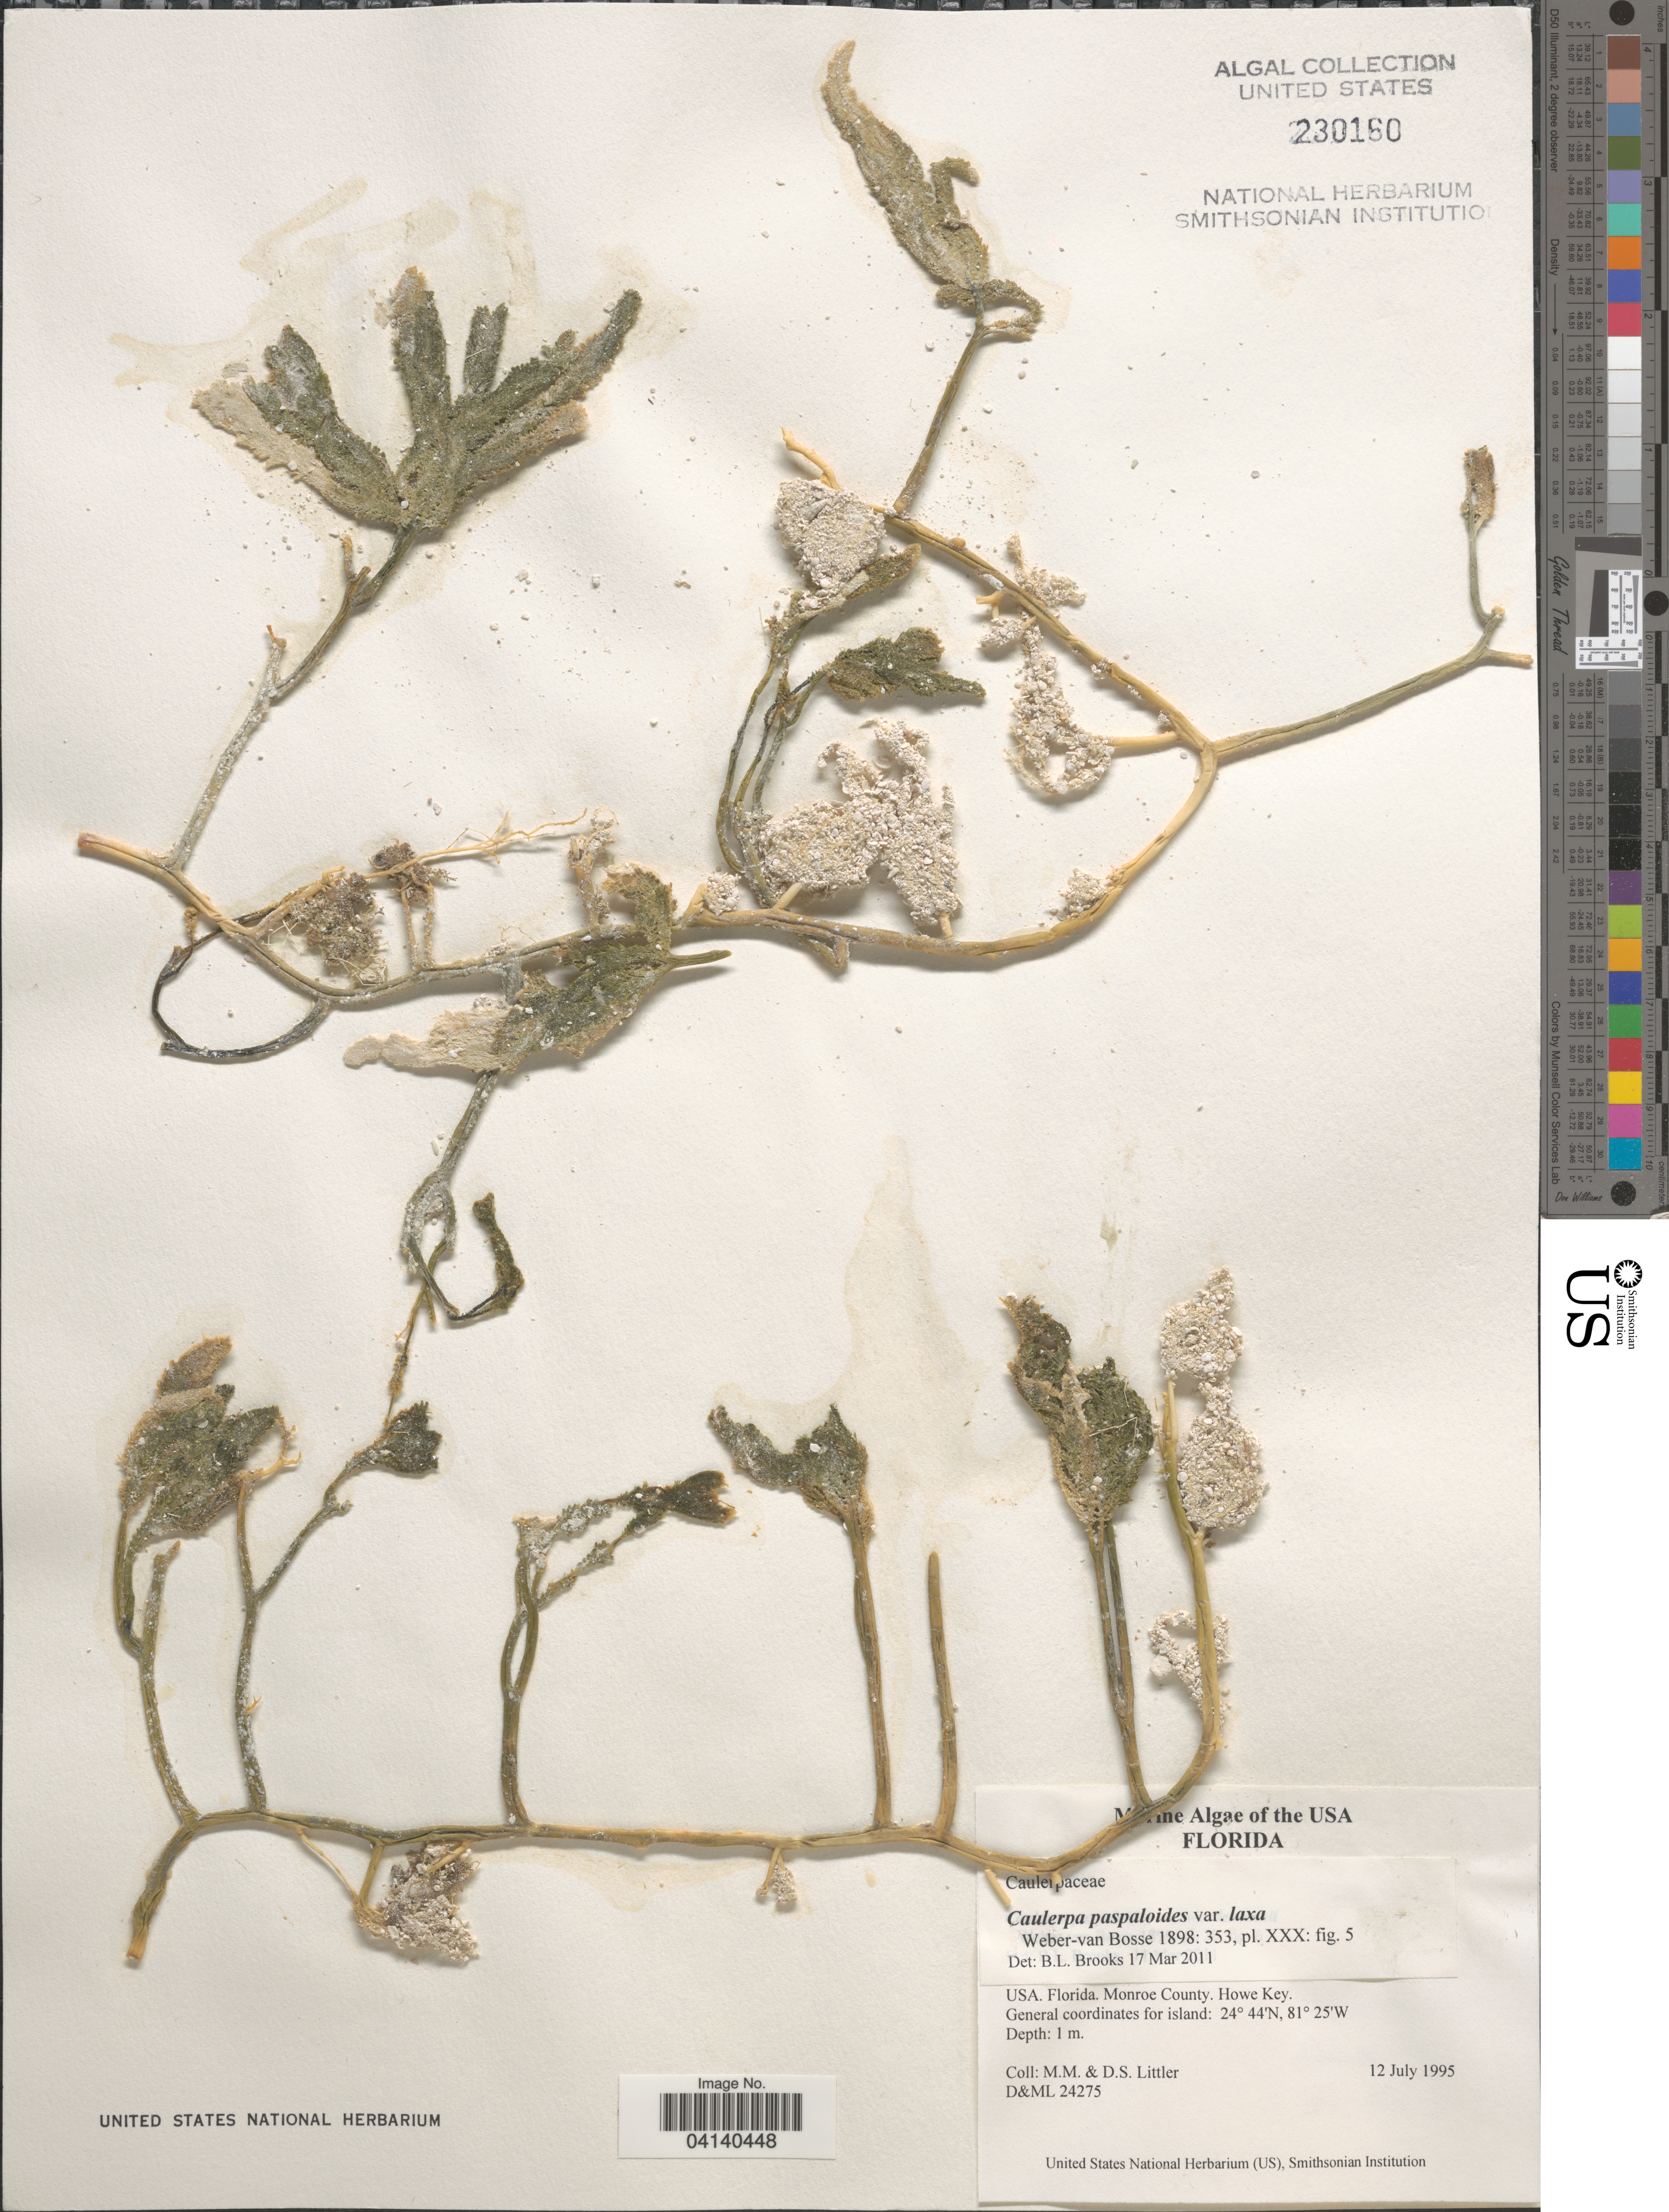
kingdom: Plantae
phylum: Chlorophyta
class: Ulvophyceae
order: Bryopsidales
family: Caulerpaceae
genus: Caulerpa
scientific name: Caulerpa paspaloides var. laxa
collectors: D. S. Littler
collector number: D&ML24275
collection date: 1995-07-12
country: United States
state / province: Florida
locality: Monroe County. Howe Key.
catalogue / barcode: US 230160